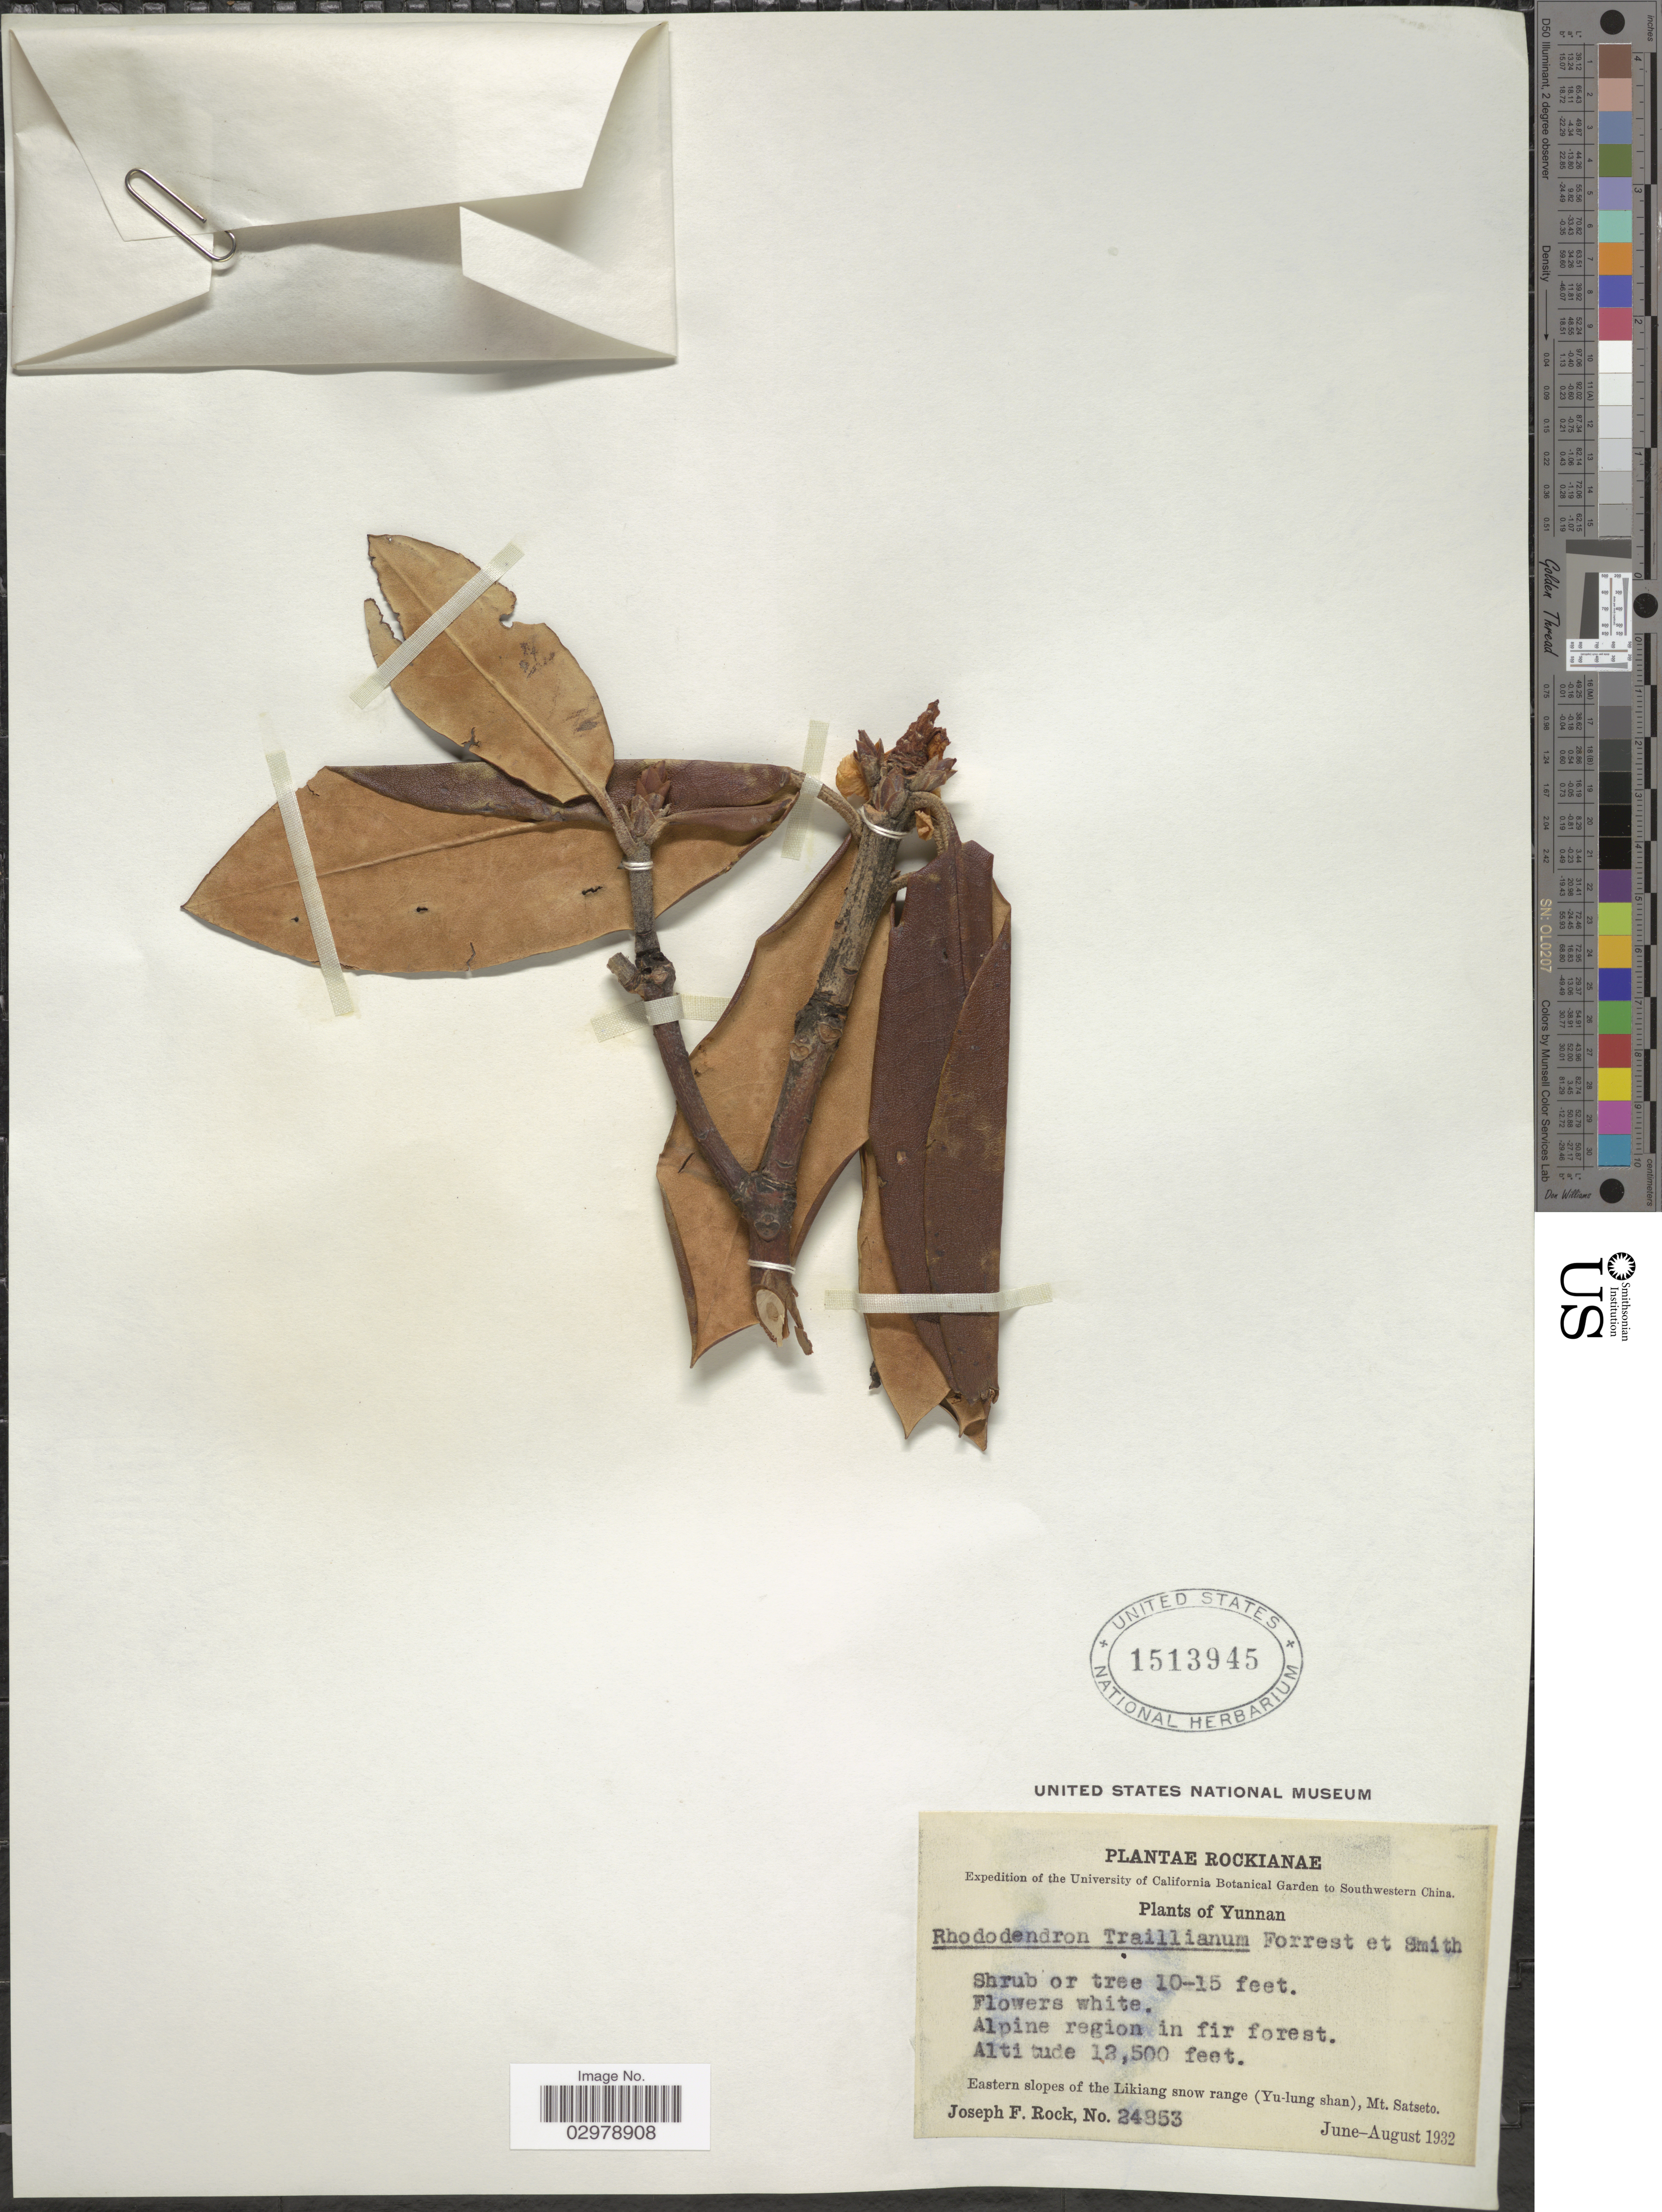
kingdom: Plantae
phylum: Tracheophyta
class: Magnoliopsida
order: Ericales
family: Ericaceae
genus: Rhododendron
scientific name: Rhododendron traillianum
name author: Forrest & W.W. Sm.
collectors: J. F. Rock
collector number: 24353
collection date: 1932-06/1932-08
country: China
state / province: Yunnan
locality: Southwestern China. Alpine region in fir forest. eastern slopes of the Likiang snow range (Yu-lung shan), Mt.Satseto.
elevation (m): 3810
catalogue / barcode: US 1513945